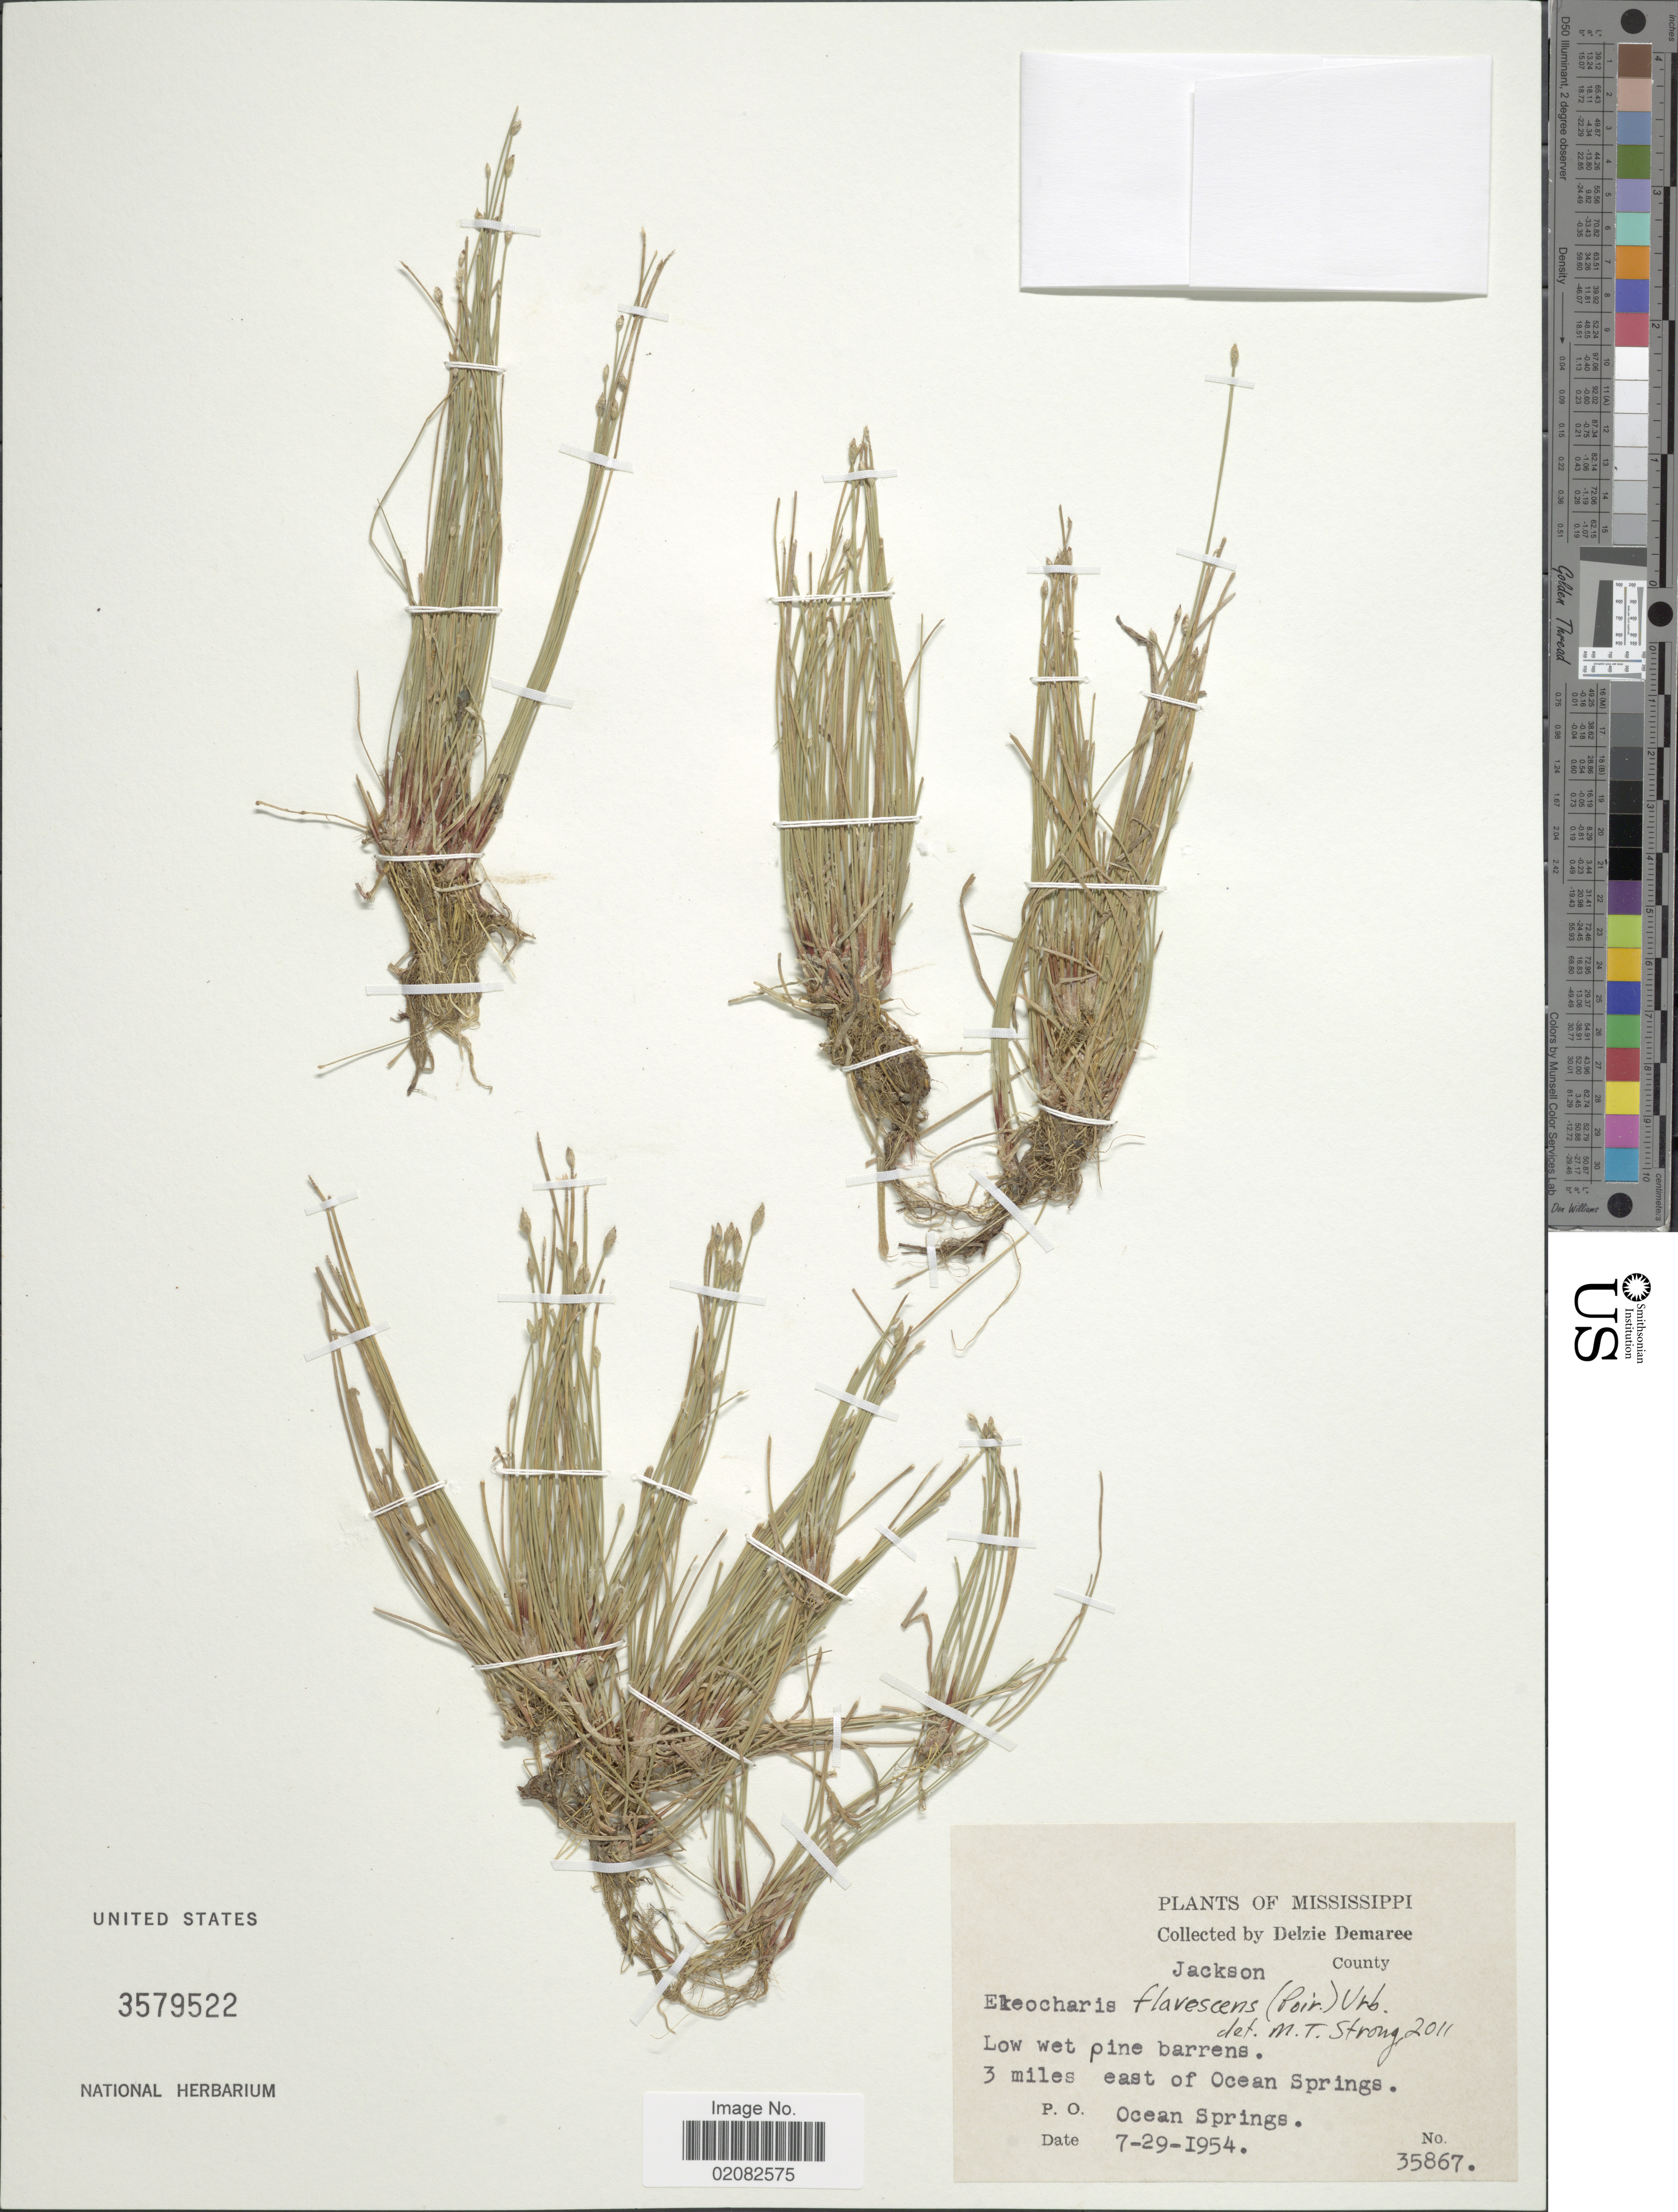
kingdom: Plantae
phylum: Tracheophyta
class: Liliopsida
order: Poales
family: Cyperaceae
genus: Eleocharis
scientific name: Eleocharis flavescens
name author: (Poir.) Urb.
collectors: D. Demaree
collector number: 35867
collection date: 1954-07-29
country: United States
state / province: Mississippi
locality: Jackson County, 3 miles east of Ocean Springs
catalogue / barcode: US 3579522